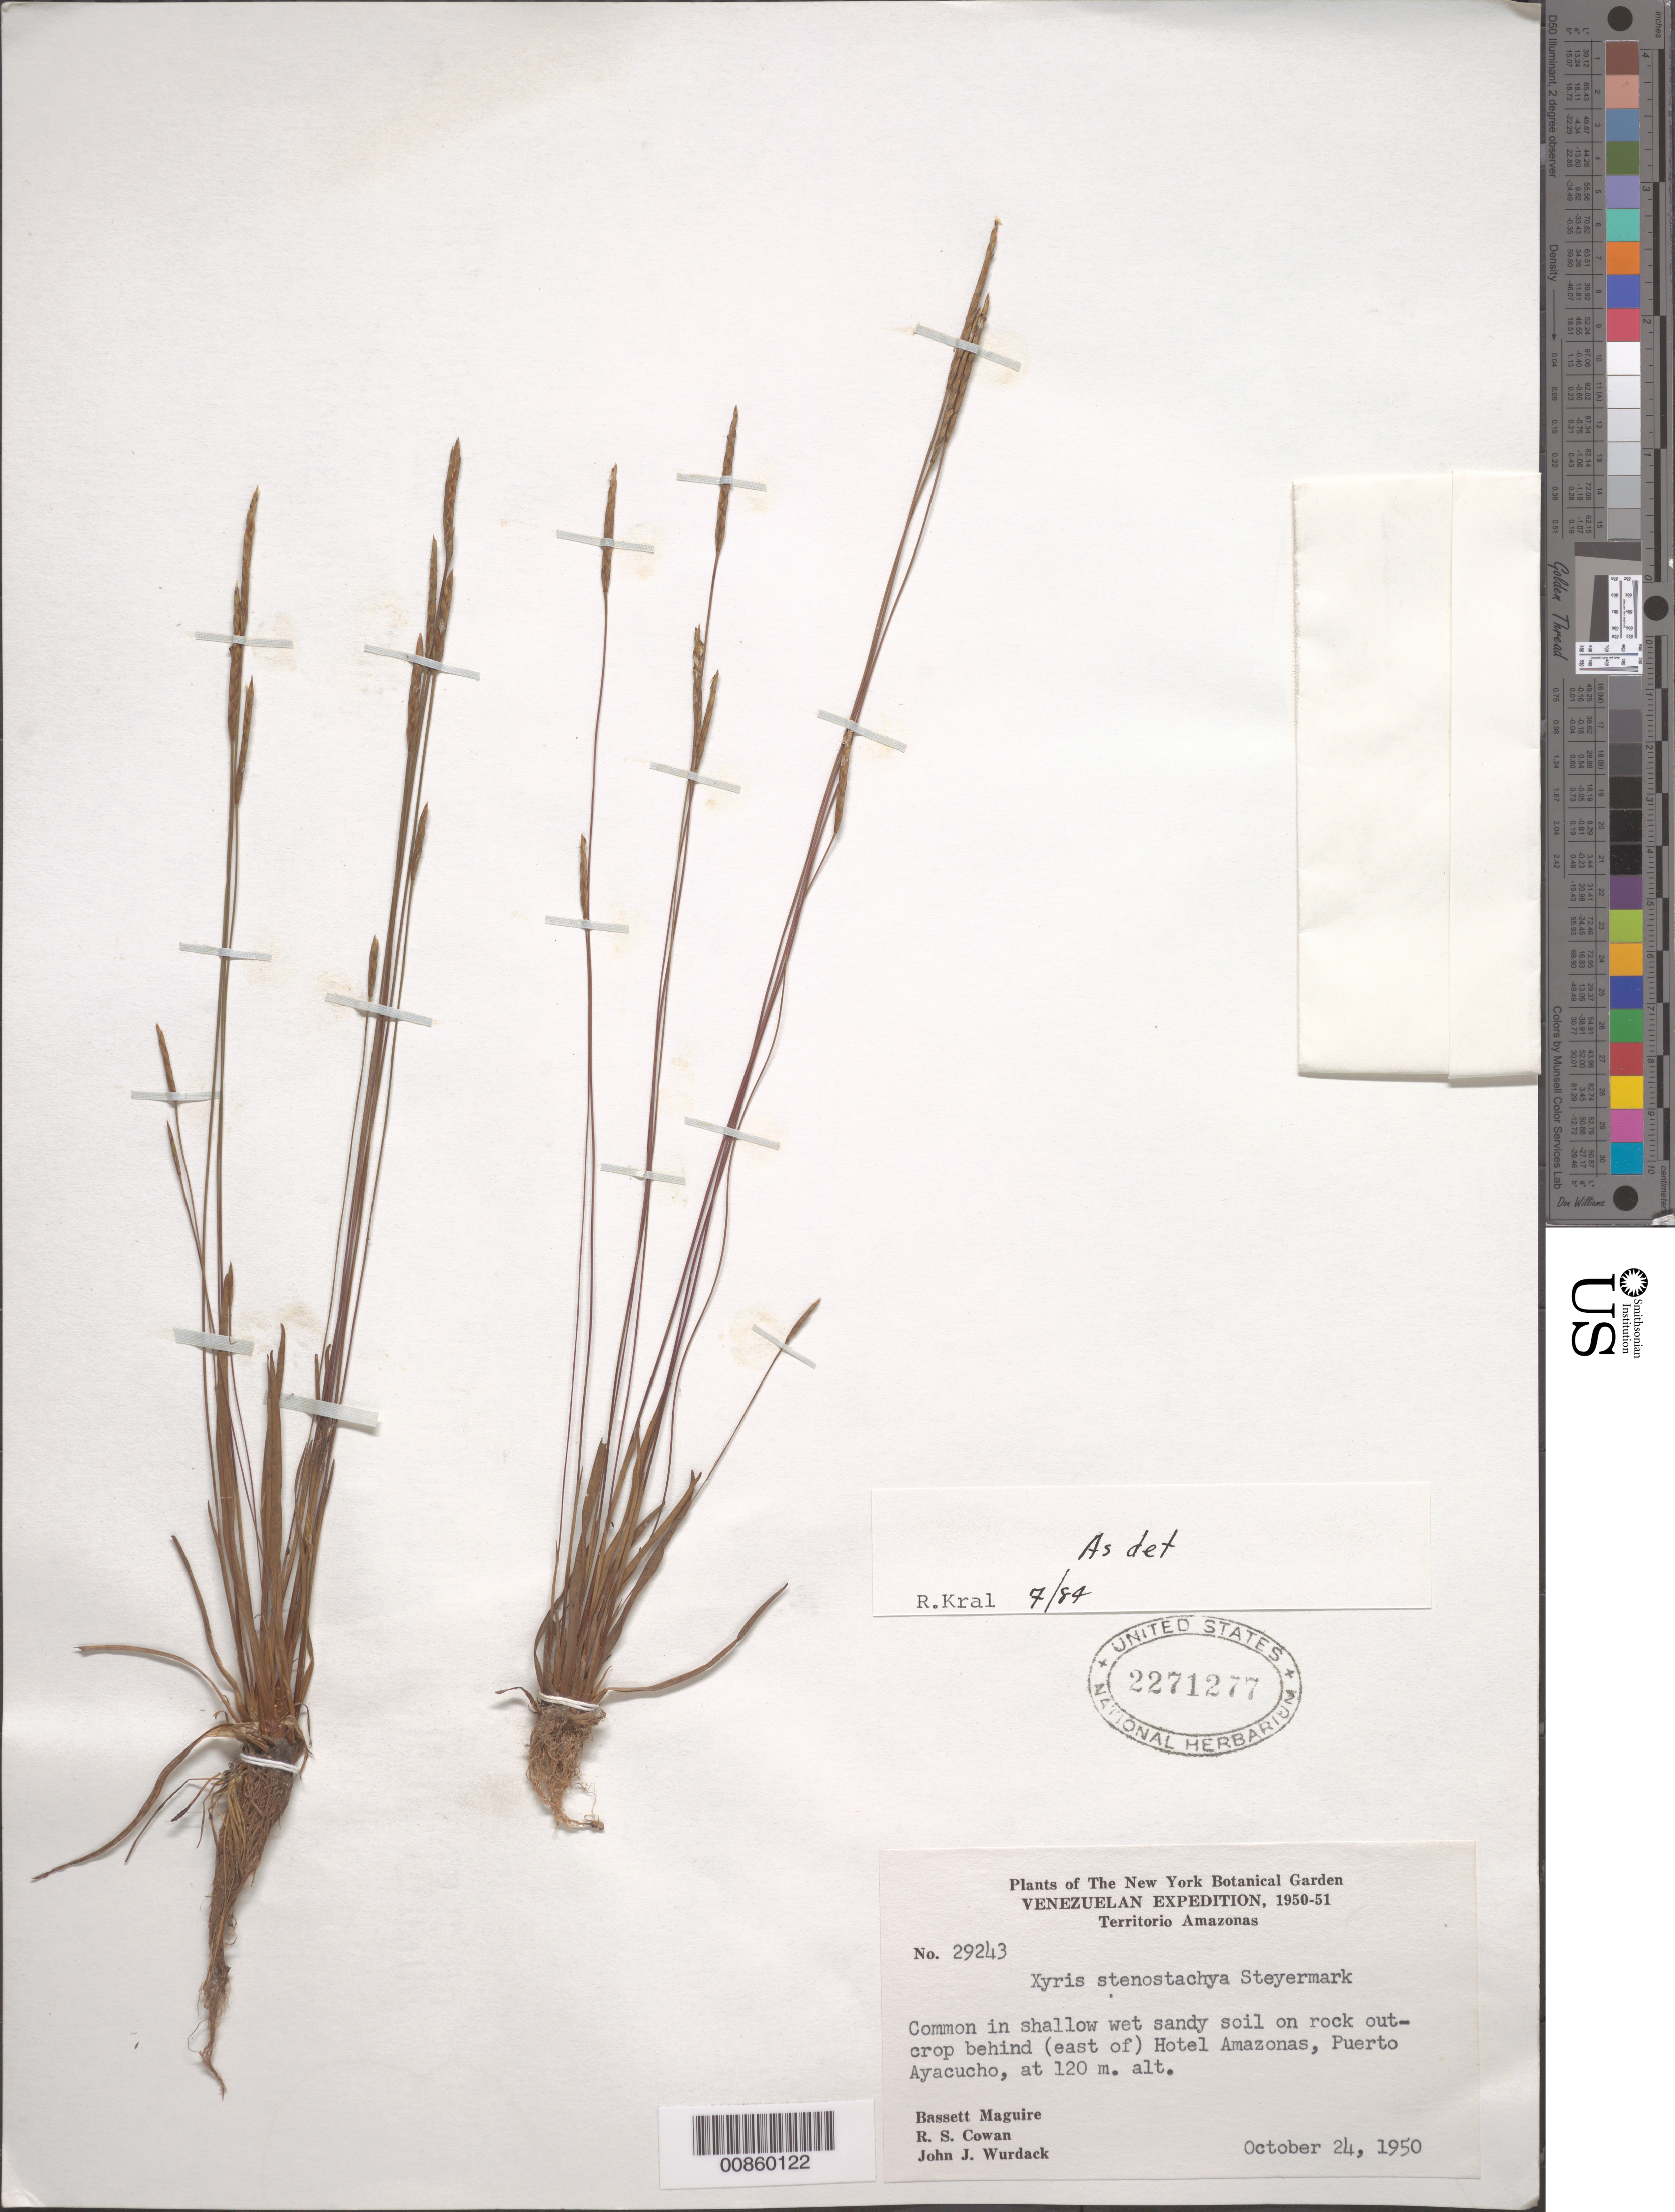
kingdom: Plantae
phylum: Tracheophyta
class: Liliopsida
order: Poales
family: Xyridaceae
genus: Xyris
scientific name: Xyris stenostachya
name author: Steyerm.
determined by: Kral, Robert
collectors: B. Maguire, R. S. Cowan & J. J. Wurdack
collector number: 29243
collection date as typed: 24-Oct-50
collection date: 1950-10-24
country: Venezuela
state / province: Amazonas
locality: Puerto Ayacucho, behind (E of) Hotel Amazonas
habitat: Shallow wet sandy soil on rouck outcrop.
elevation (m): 120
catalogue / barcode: US 2271277